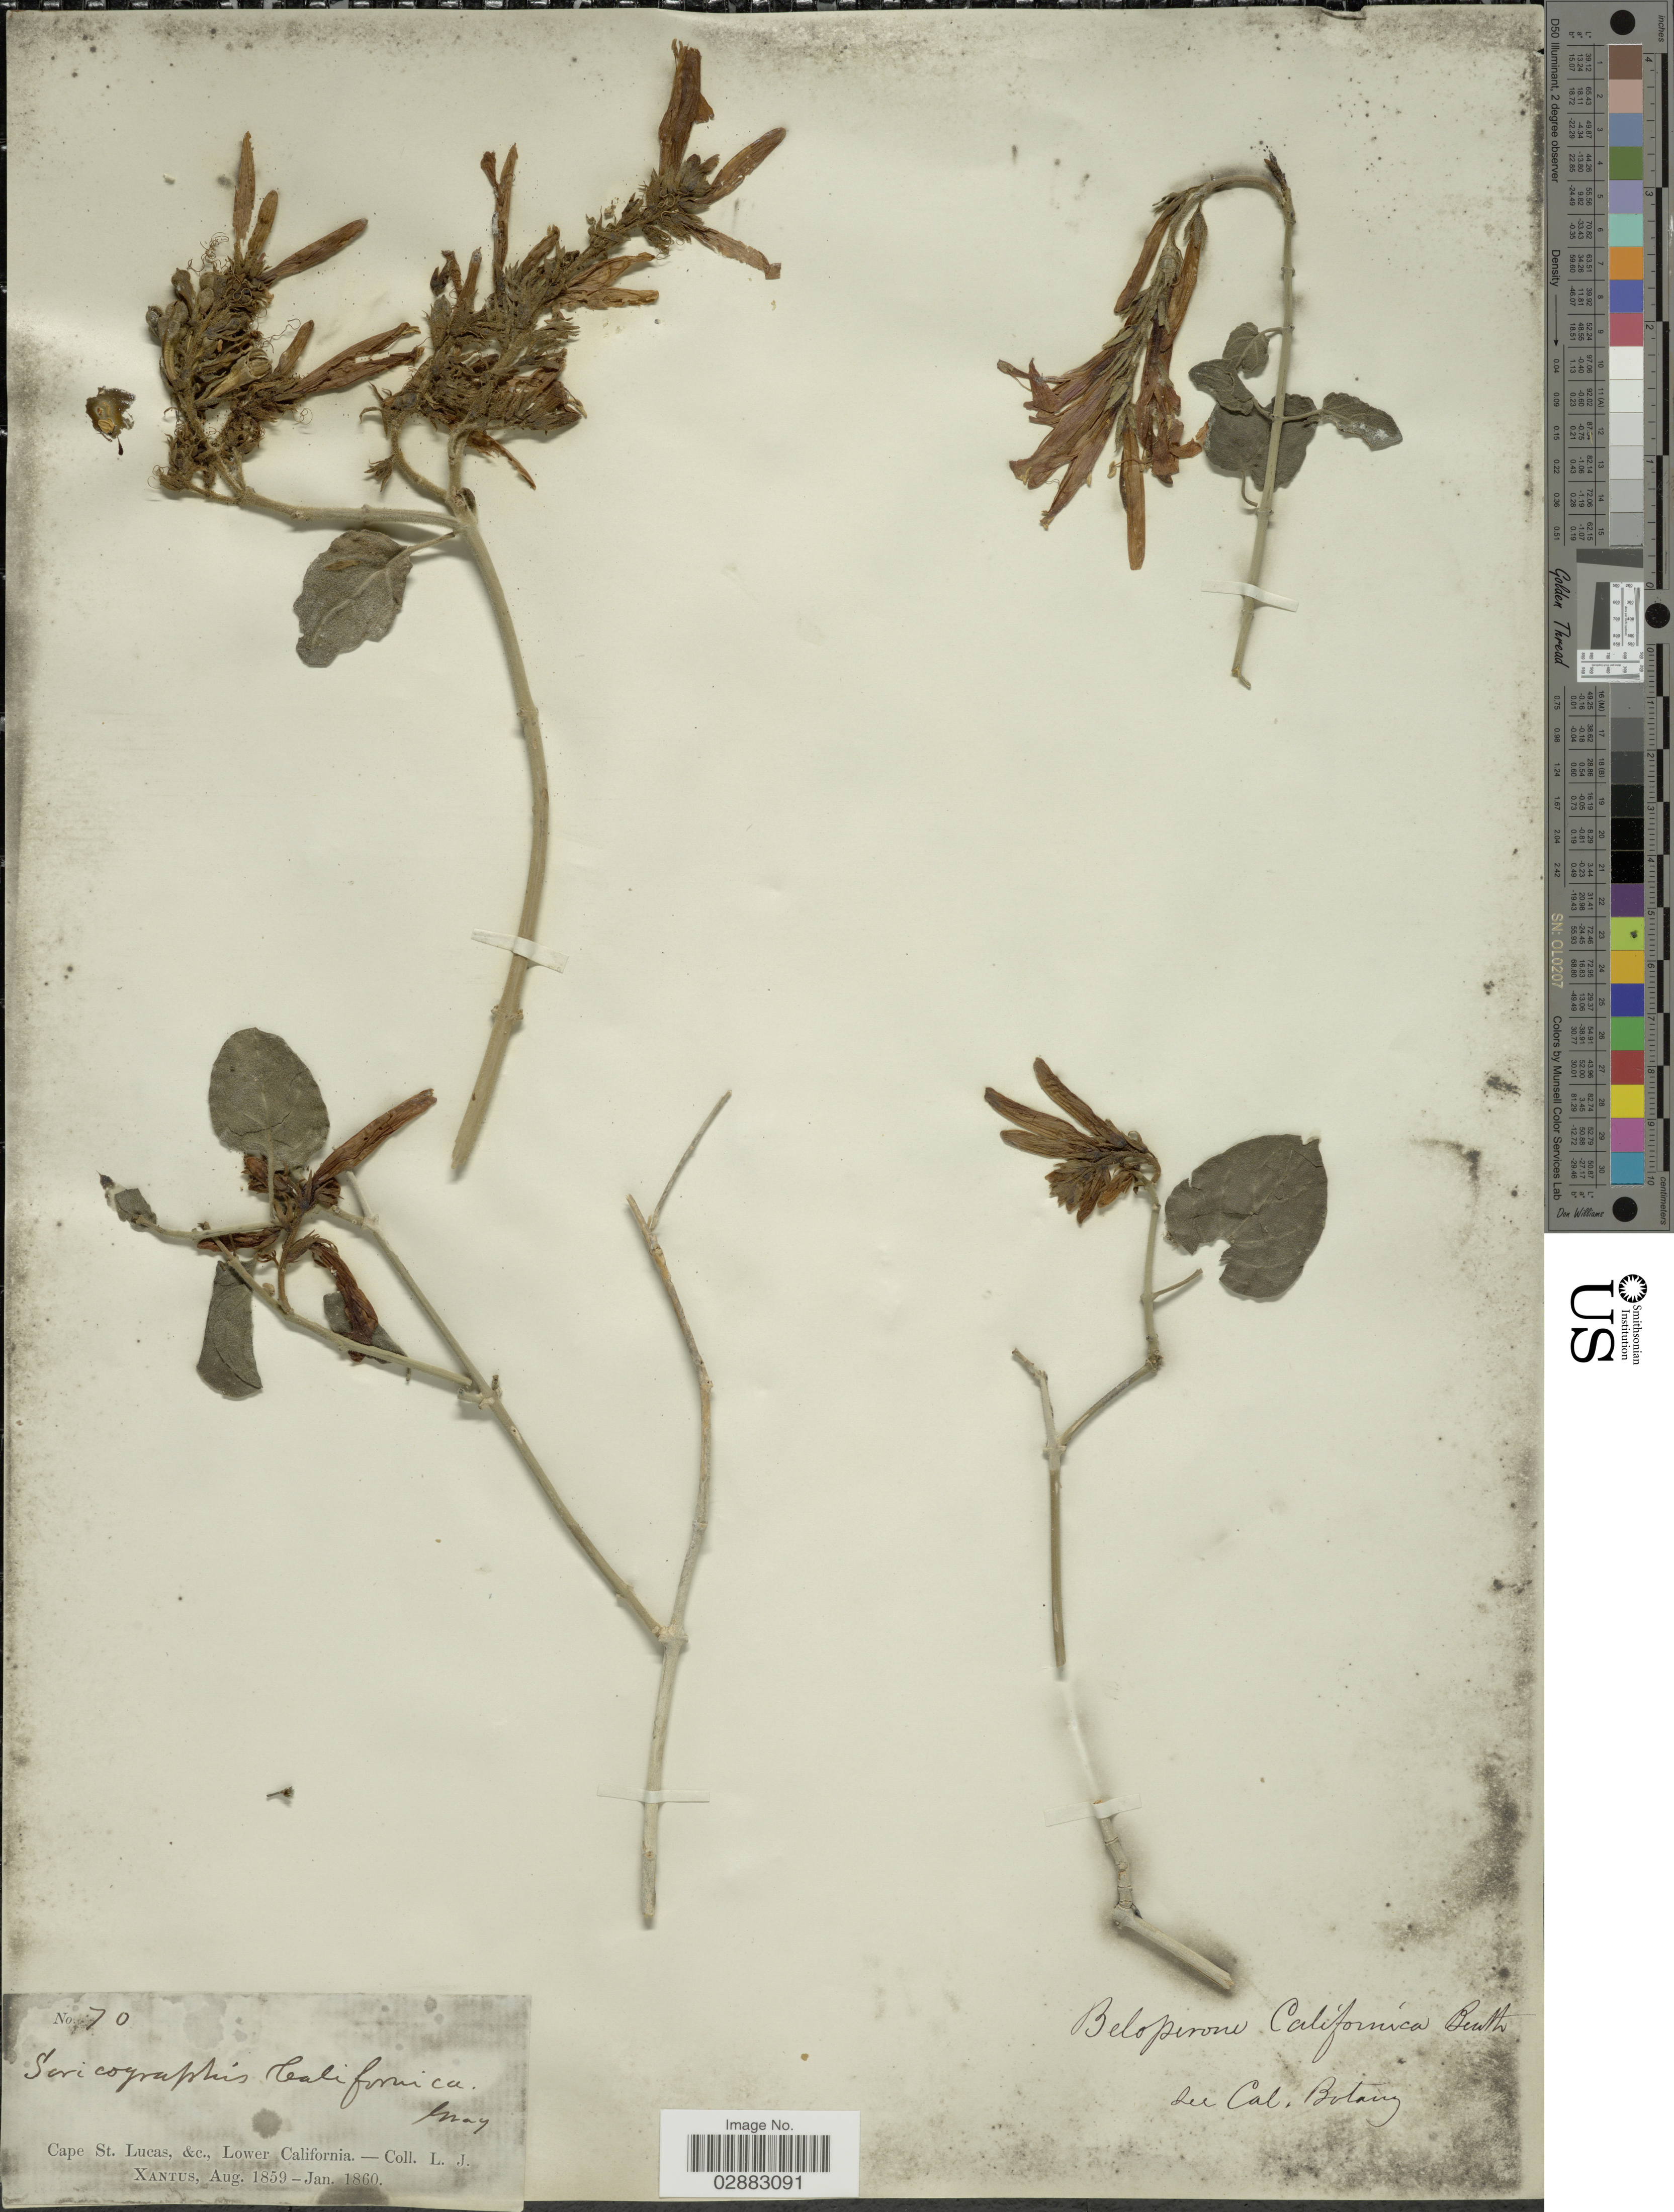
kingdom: Plantae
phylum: Tracheophyta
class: Magnoliopsida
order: Lamiales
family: Acanthaceae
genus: Beloperone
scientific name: Beloperone californica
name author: Benth.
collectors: L. J. Xantus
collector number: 70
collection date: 1859-08/1860-01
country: Mexico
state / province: Baja California Sur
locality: Cape St. Lucas, &c., Lower California.